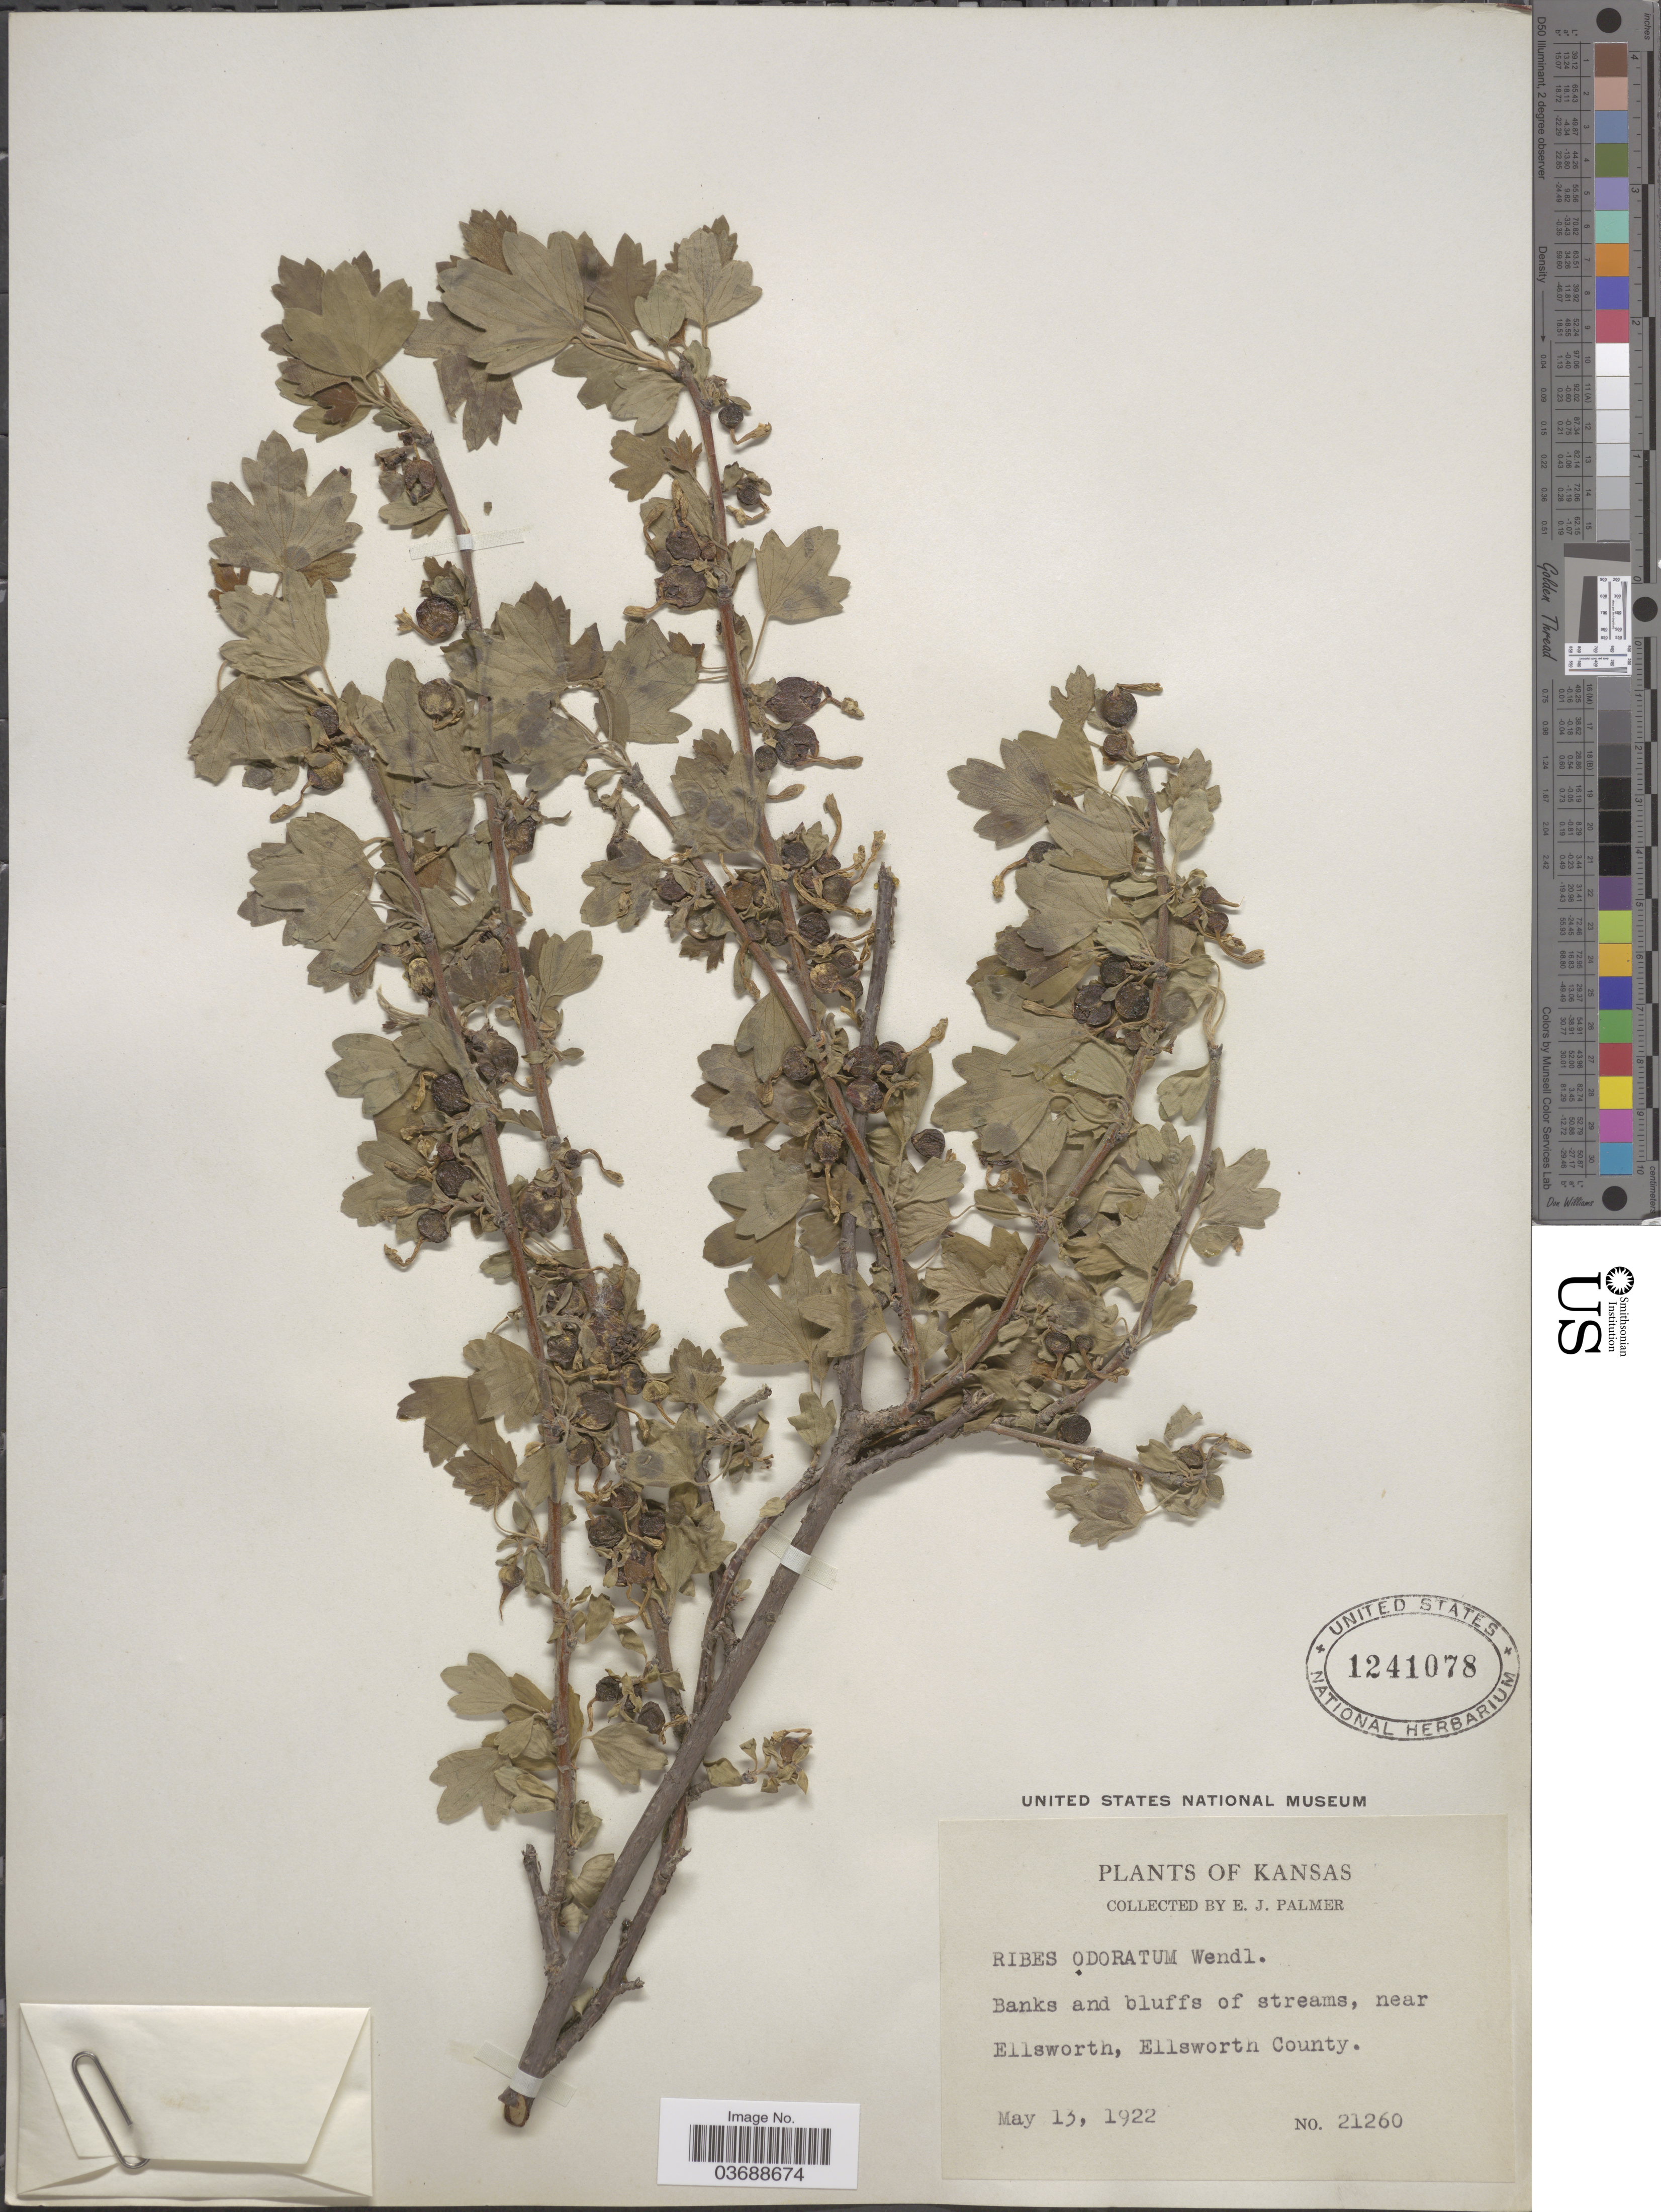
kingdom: Plantae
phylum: Tracheophyta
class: Magnoliopsida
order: Saxifragales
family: Grossulariaceae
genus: Ribes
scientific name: Ribes odoratum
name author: H.L. Wendl.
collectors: E. J. Palmer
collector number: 21260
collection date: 1922-05-13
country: United States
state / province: Kansas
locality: Banks and bluffs of streams, near Ellsworth, Ellsworth County.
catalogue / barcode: US 1241078